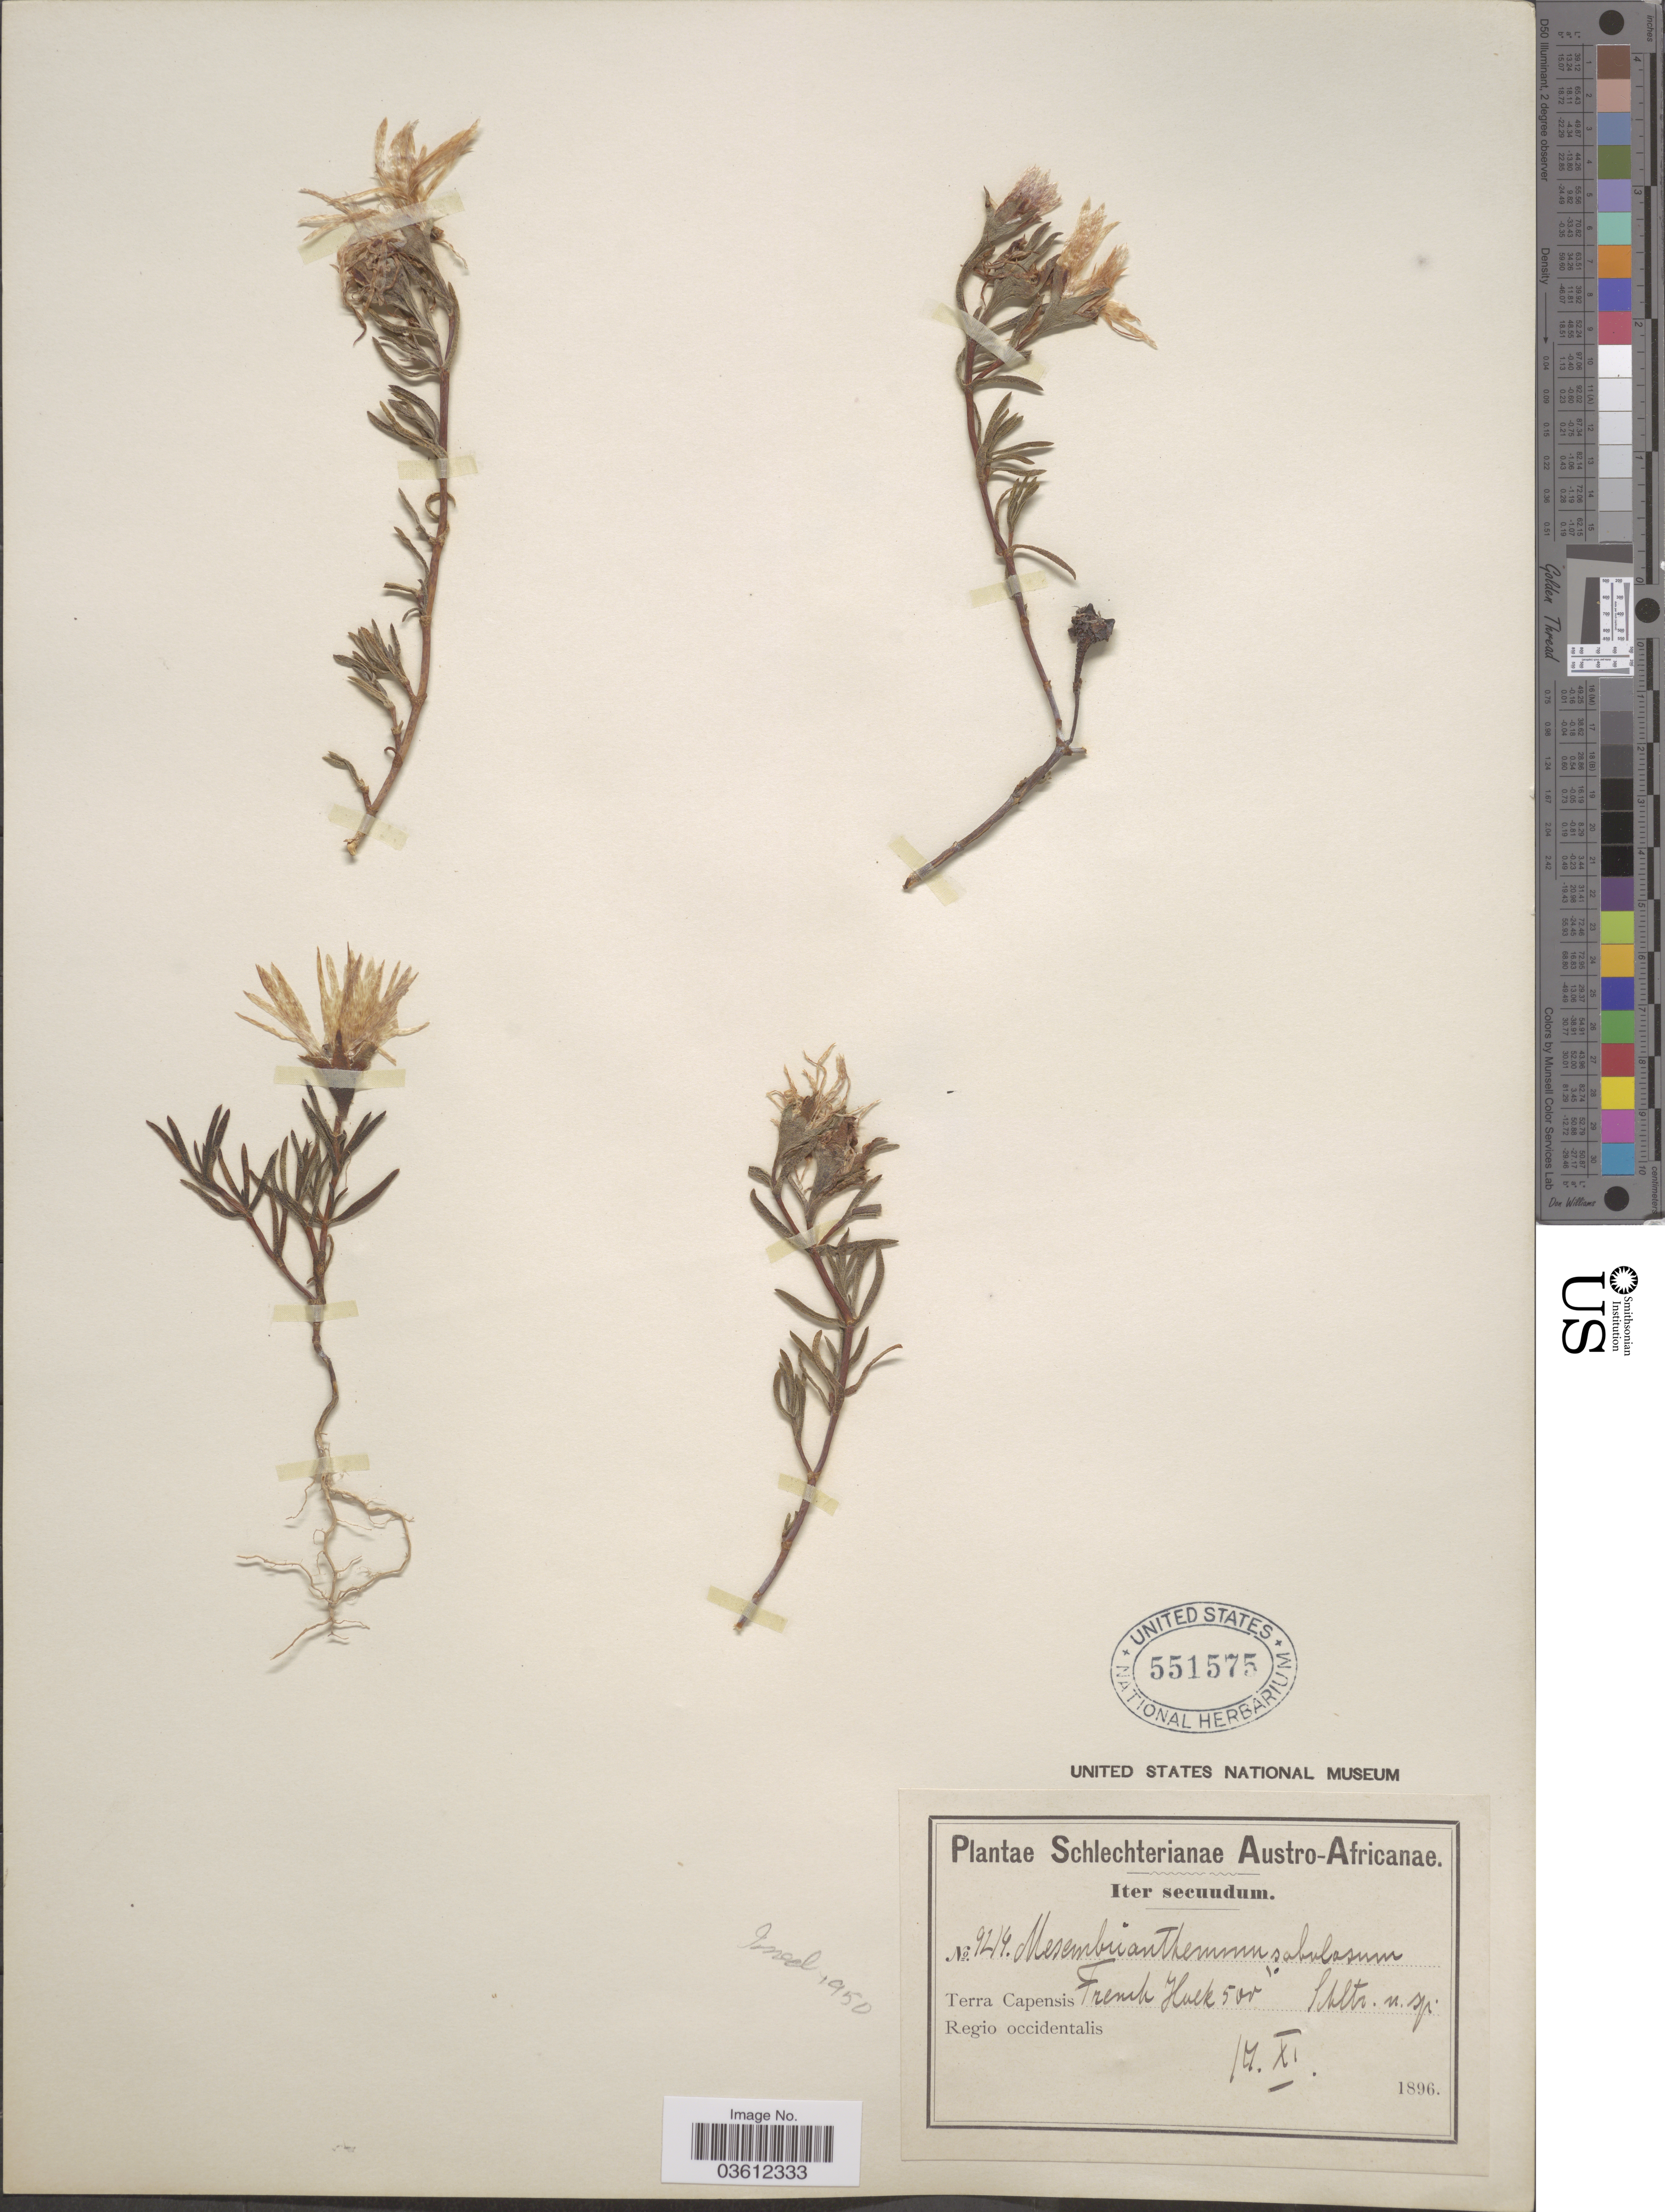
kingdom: Plantae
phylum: Tracheophyta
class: Magnoliopsida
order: Caryophyllales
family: Aizoaceae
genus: Mesembryanthemum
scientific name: Mesembryanthemum sabulosum Schltr., nom. illeg.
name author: Schltr.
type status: Type Collection; Isotype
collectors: Schlechter, --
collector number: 9214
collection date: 1896-11-17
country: South Africa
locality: Austro-Africanae. Terra Capensis French Hulk. Regio occidentalis.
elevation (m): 152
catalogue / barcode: US 551575